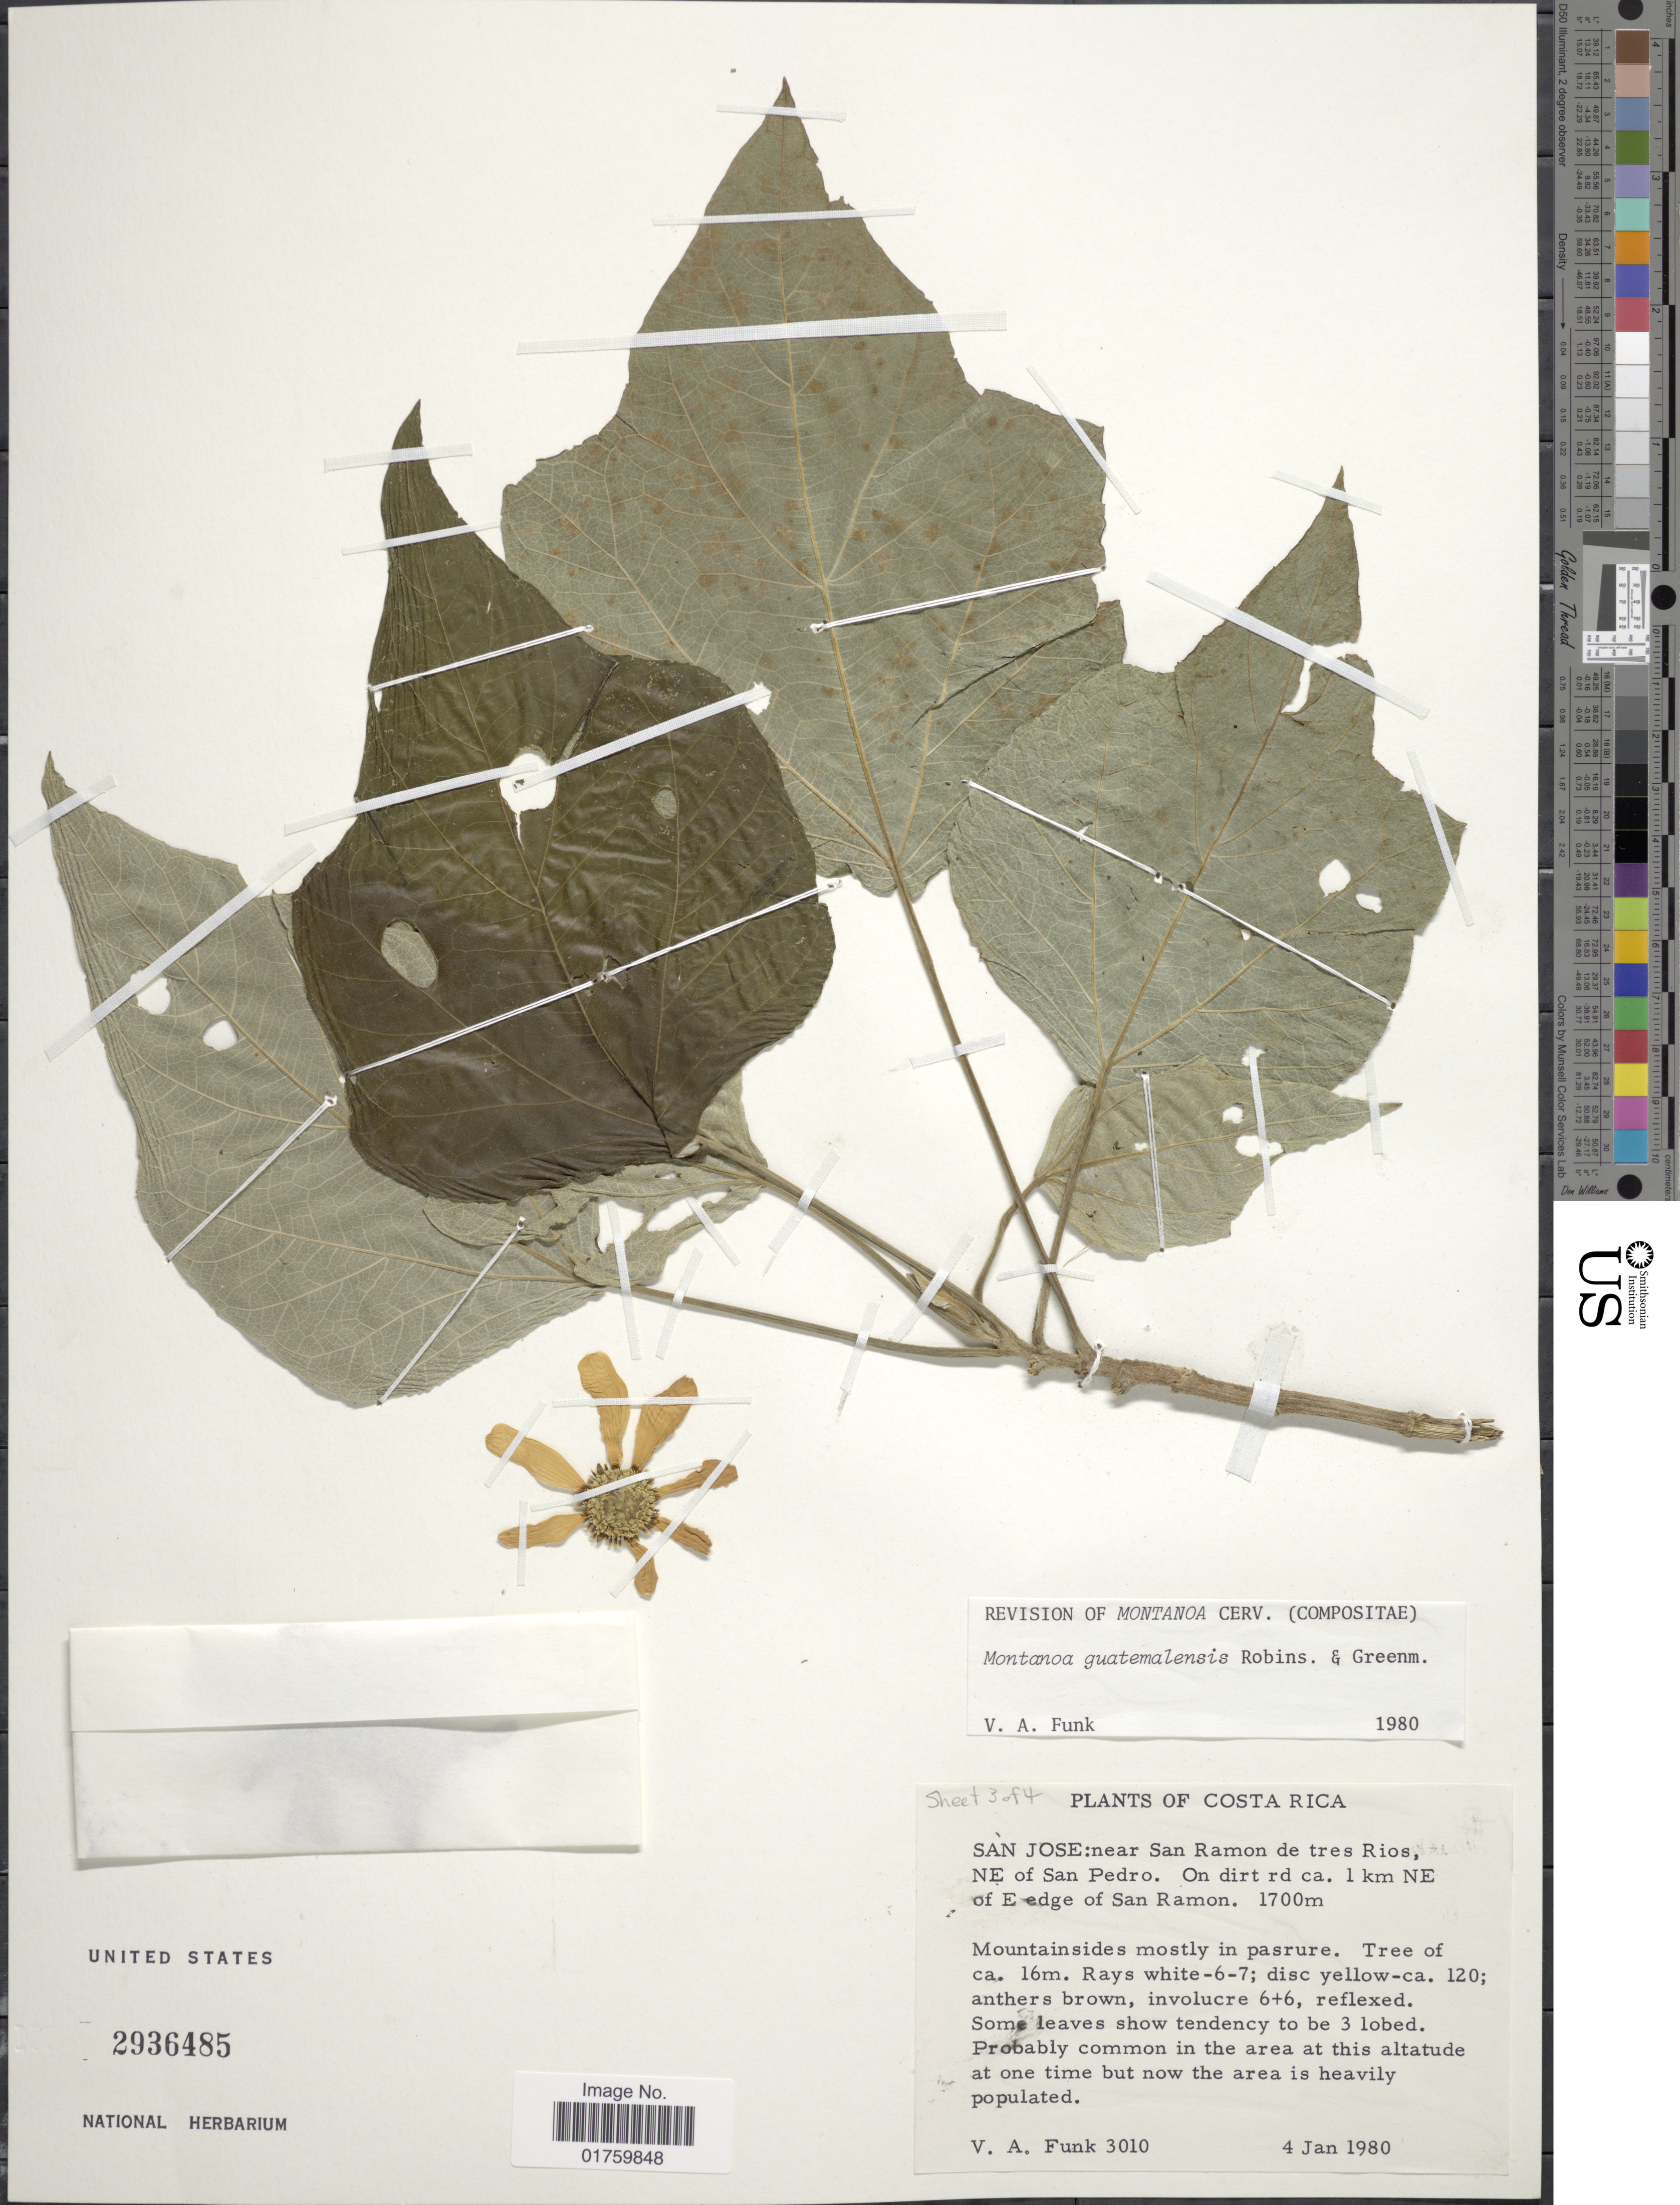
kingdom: Plantae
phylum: Tracheophyta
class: Magnoliopsida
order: Asterales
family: Asteraceae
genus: Montanoa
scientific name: Montanoa guatemalensis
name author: B.L. Rob. & Greenm.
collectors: V. Funk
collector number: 3010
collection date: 1980-01-04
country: Costa Rica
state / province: San José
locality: Near San Ramon de tres Rios, NE of San Pedro, on dirt rd. ca. 1 km NE of E edge of San Ramon, mountainsides.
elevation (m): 1700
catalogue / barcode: US 2936485